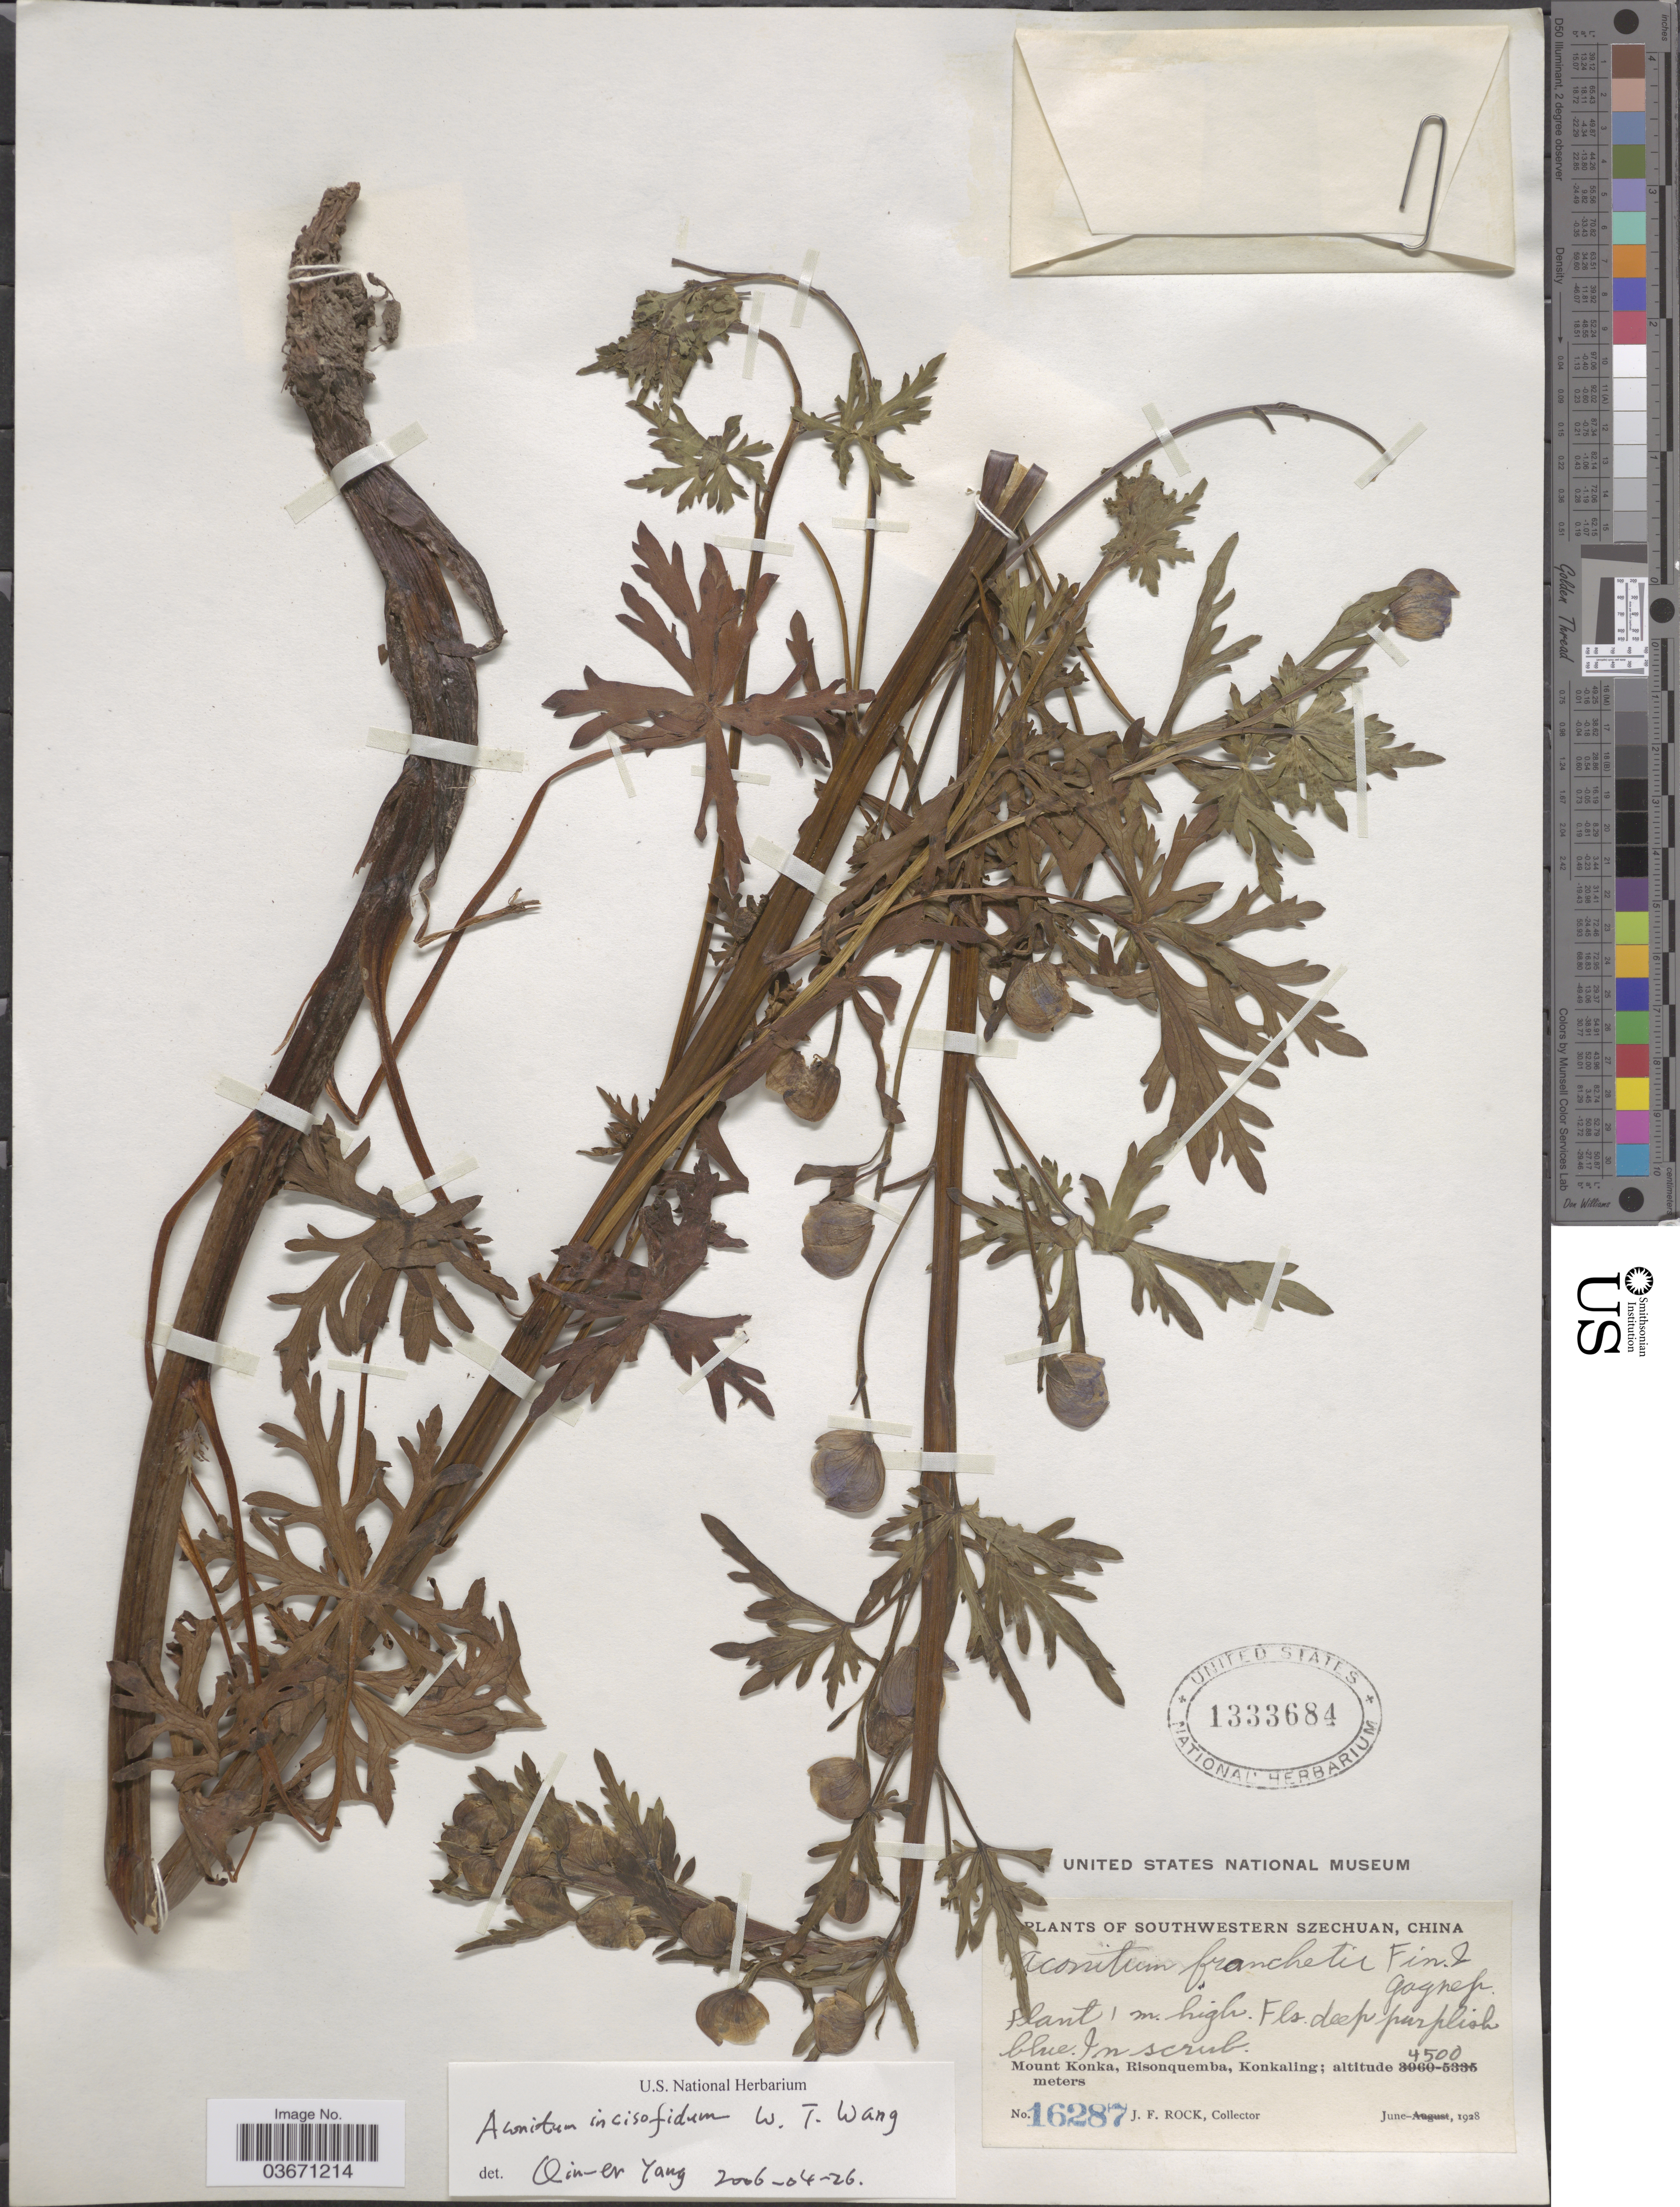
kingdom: Plantae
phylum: Tracheophyta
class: Magnoliopsida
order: Ranunculales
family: Ranunculaceae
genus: Aconitum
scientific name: Aconitum incisofidum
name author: W.T. Wang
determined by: Yang, Q. E.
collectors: J. Rock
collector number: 16287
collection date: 1928-06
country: China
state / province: Sichuan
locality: Southwestern Szechuan. Mount Konka, Risonquemba, Konkaling.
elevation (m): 4500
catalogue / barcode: US 1333684